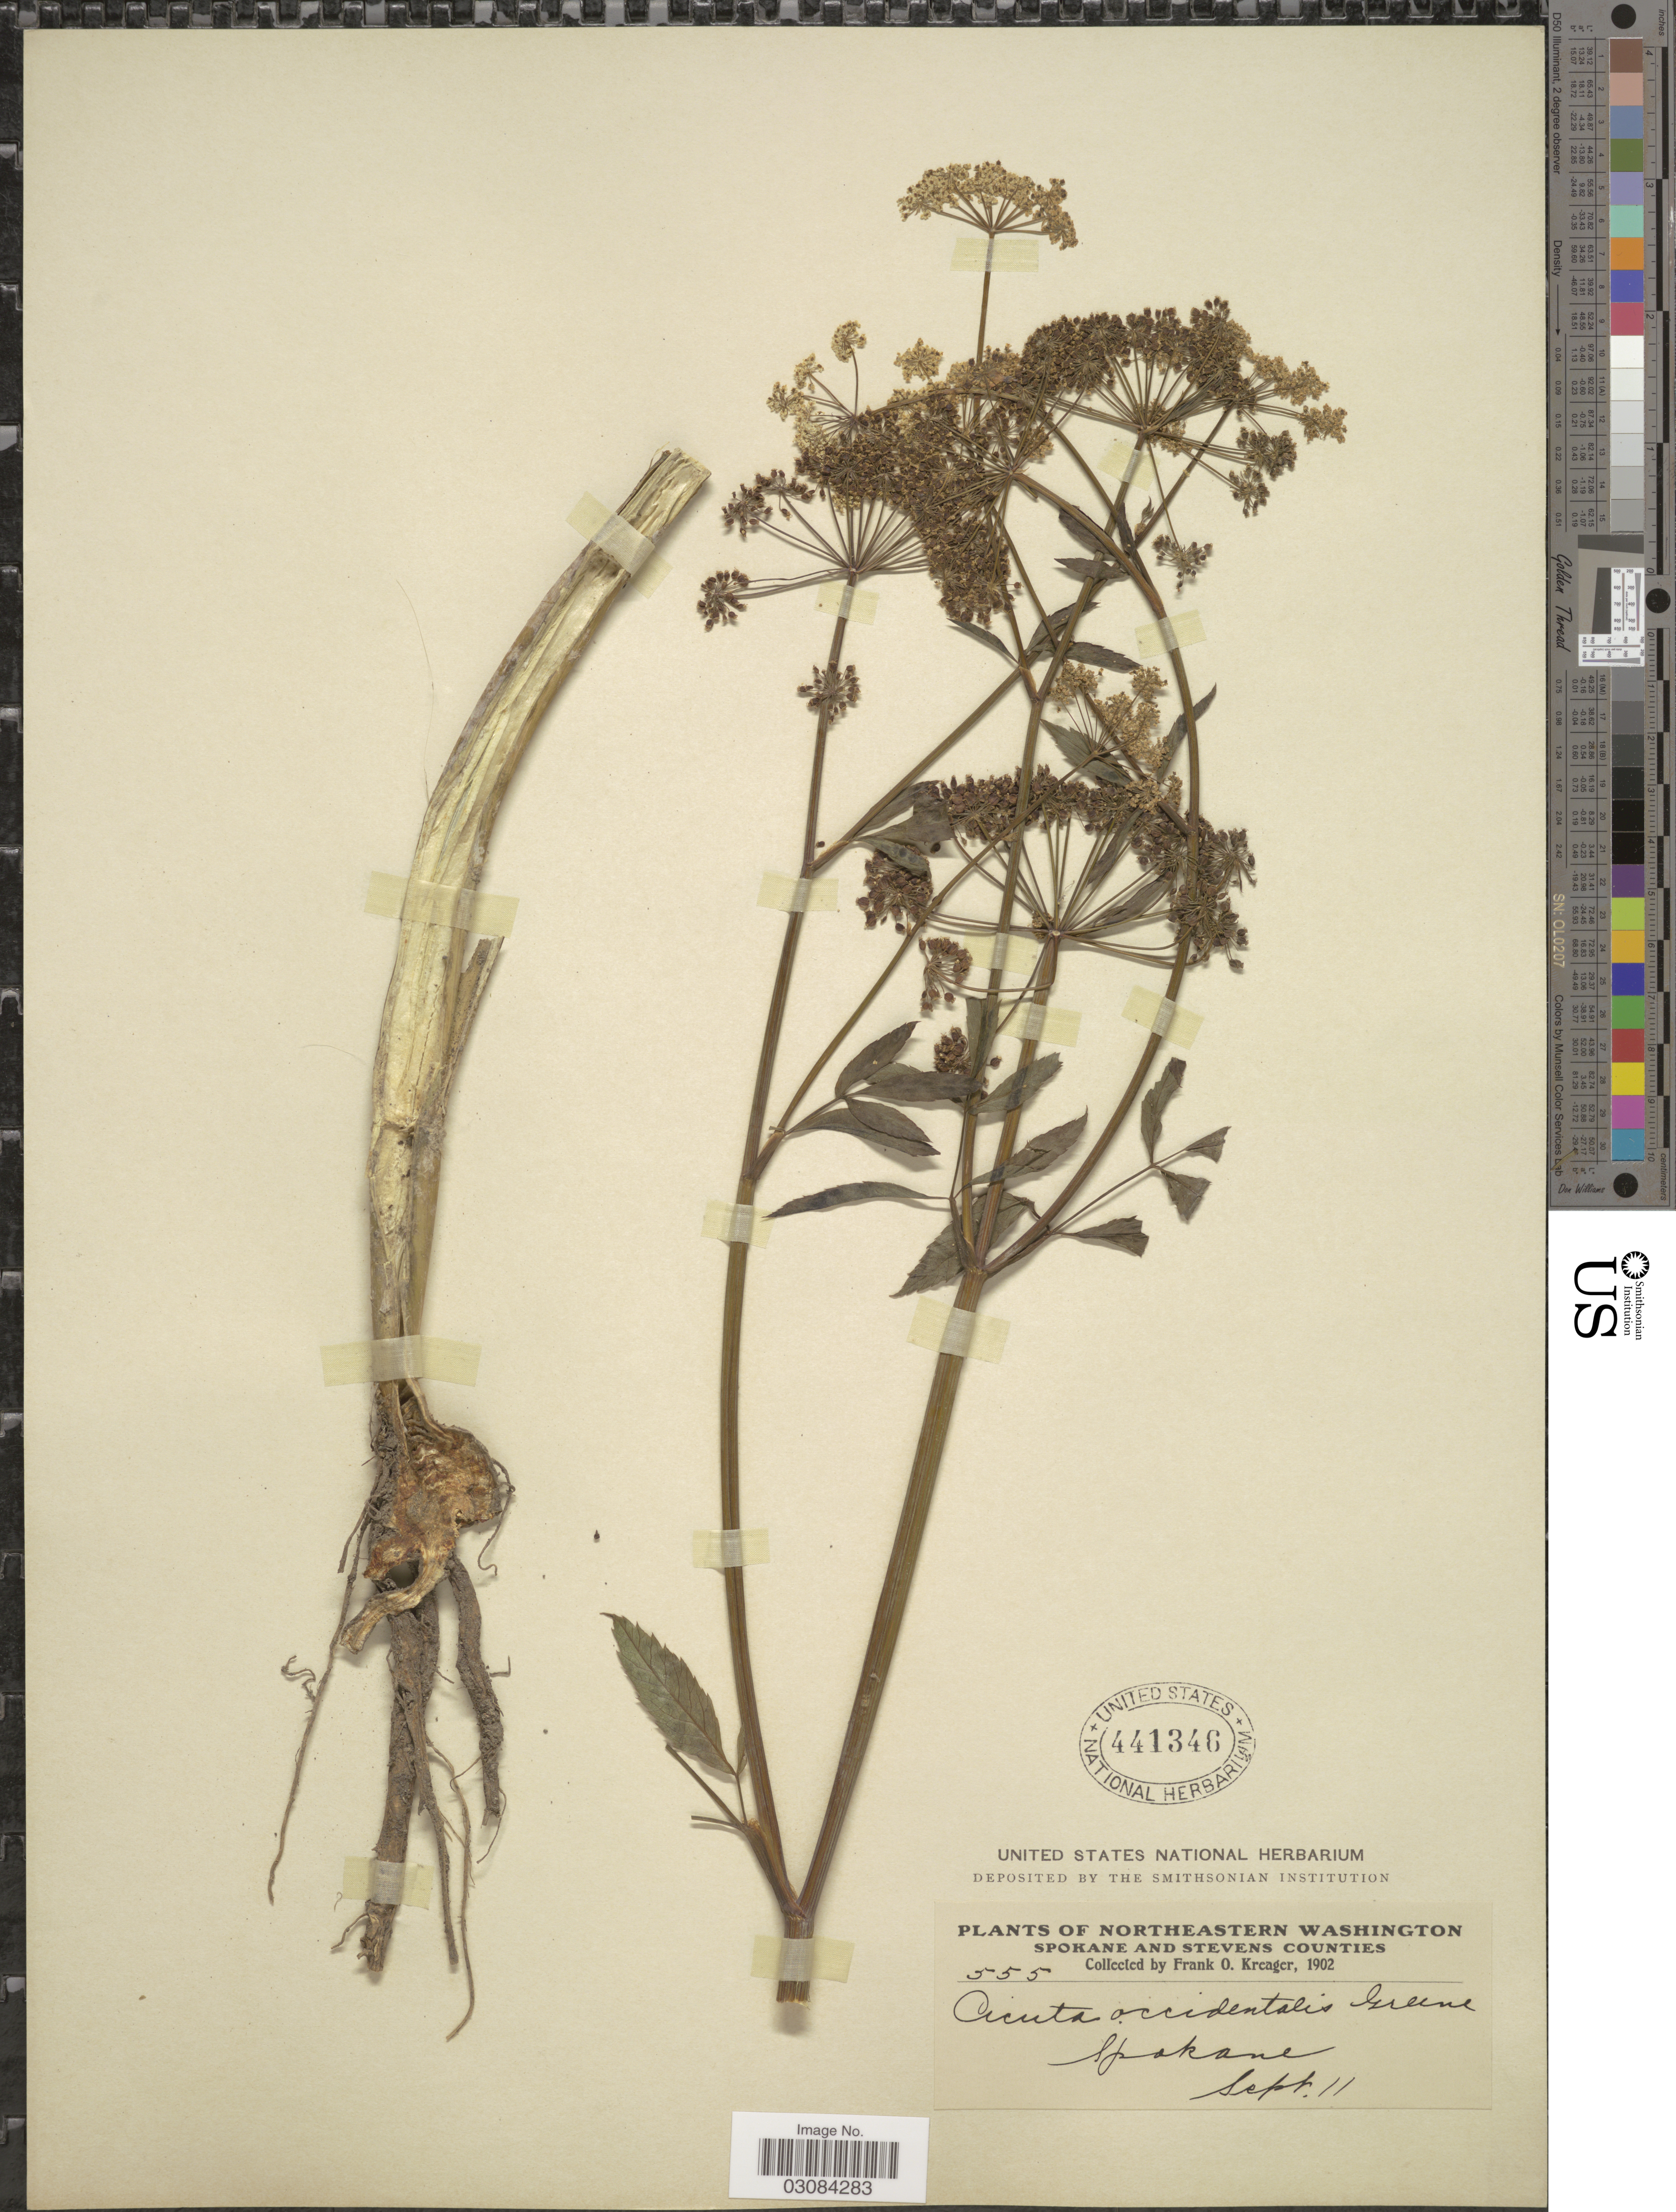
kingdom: Plantae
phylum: Tracheophyta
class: Magnoliopsida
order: Apiales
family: Apiaceae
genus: Cicuta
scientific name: Cicuta douglasii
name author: (DC.) J.M. Coult. & Rose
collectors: F. Kreager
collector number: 555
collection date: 1902-09-11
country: United States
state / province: Washington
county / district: Spokane / Stevens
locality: Northeastern Washington. Spokane and Stevens Counties. Spokane.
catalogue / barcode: US 441346